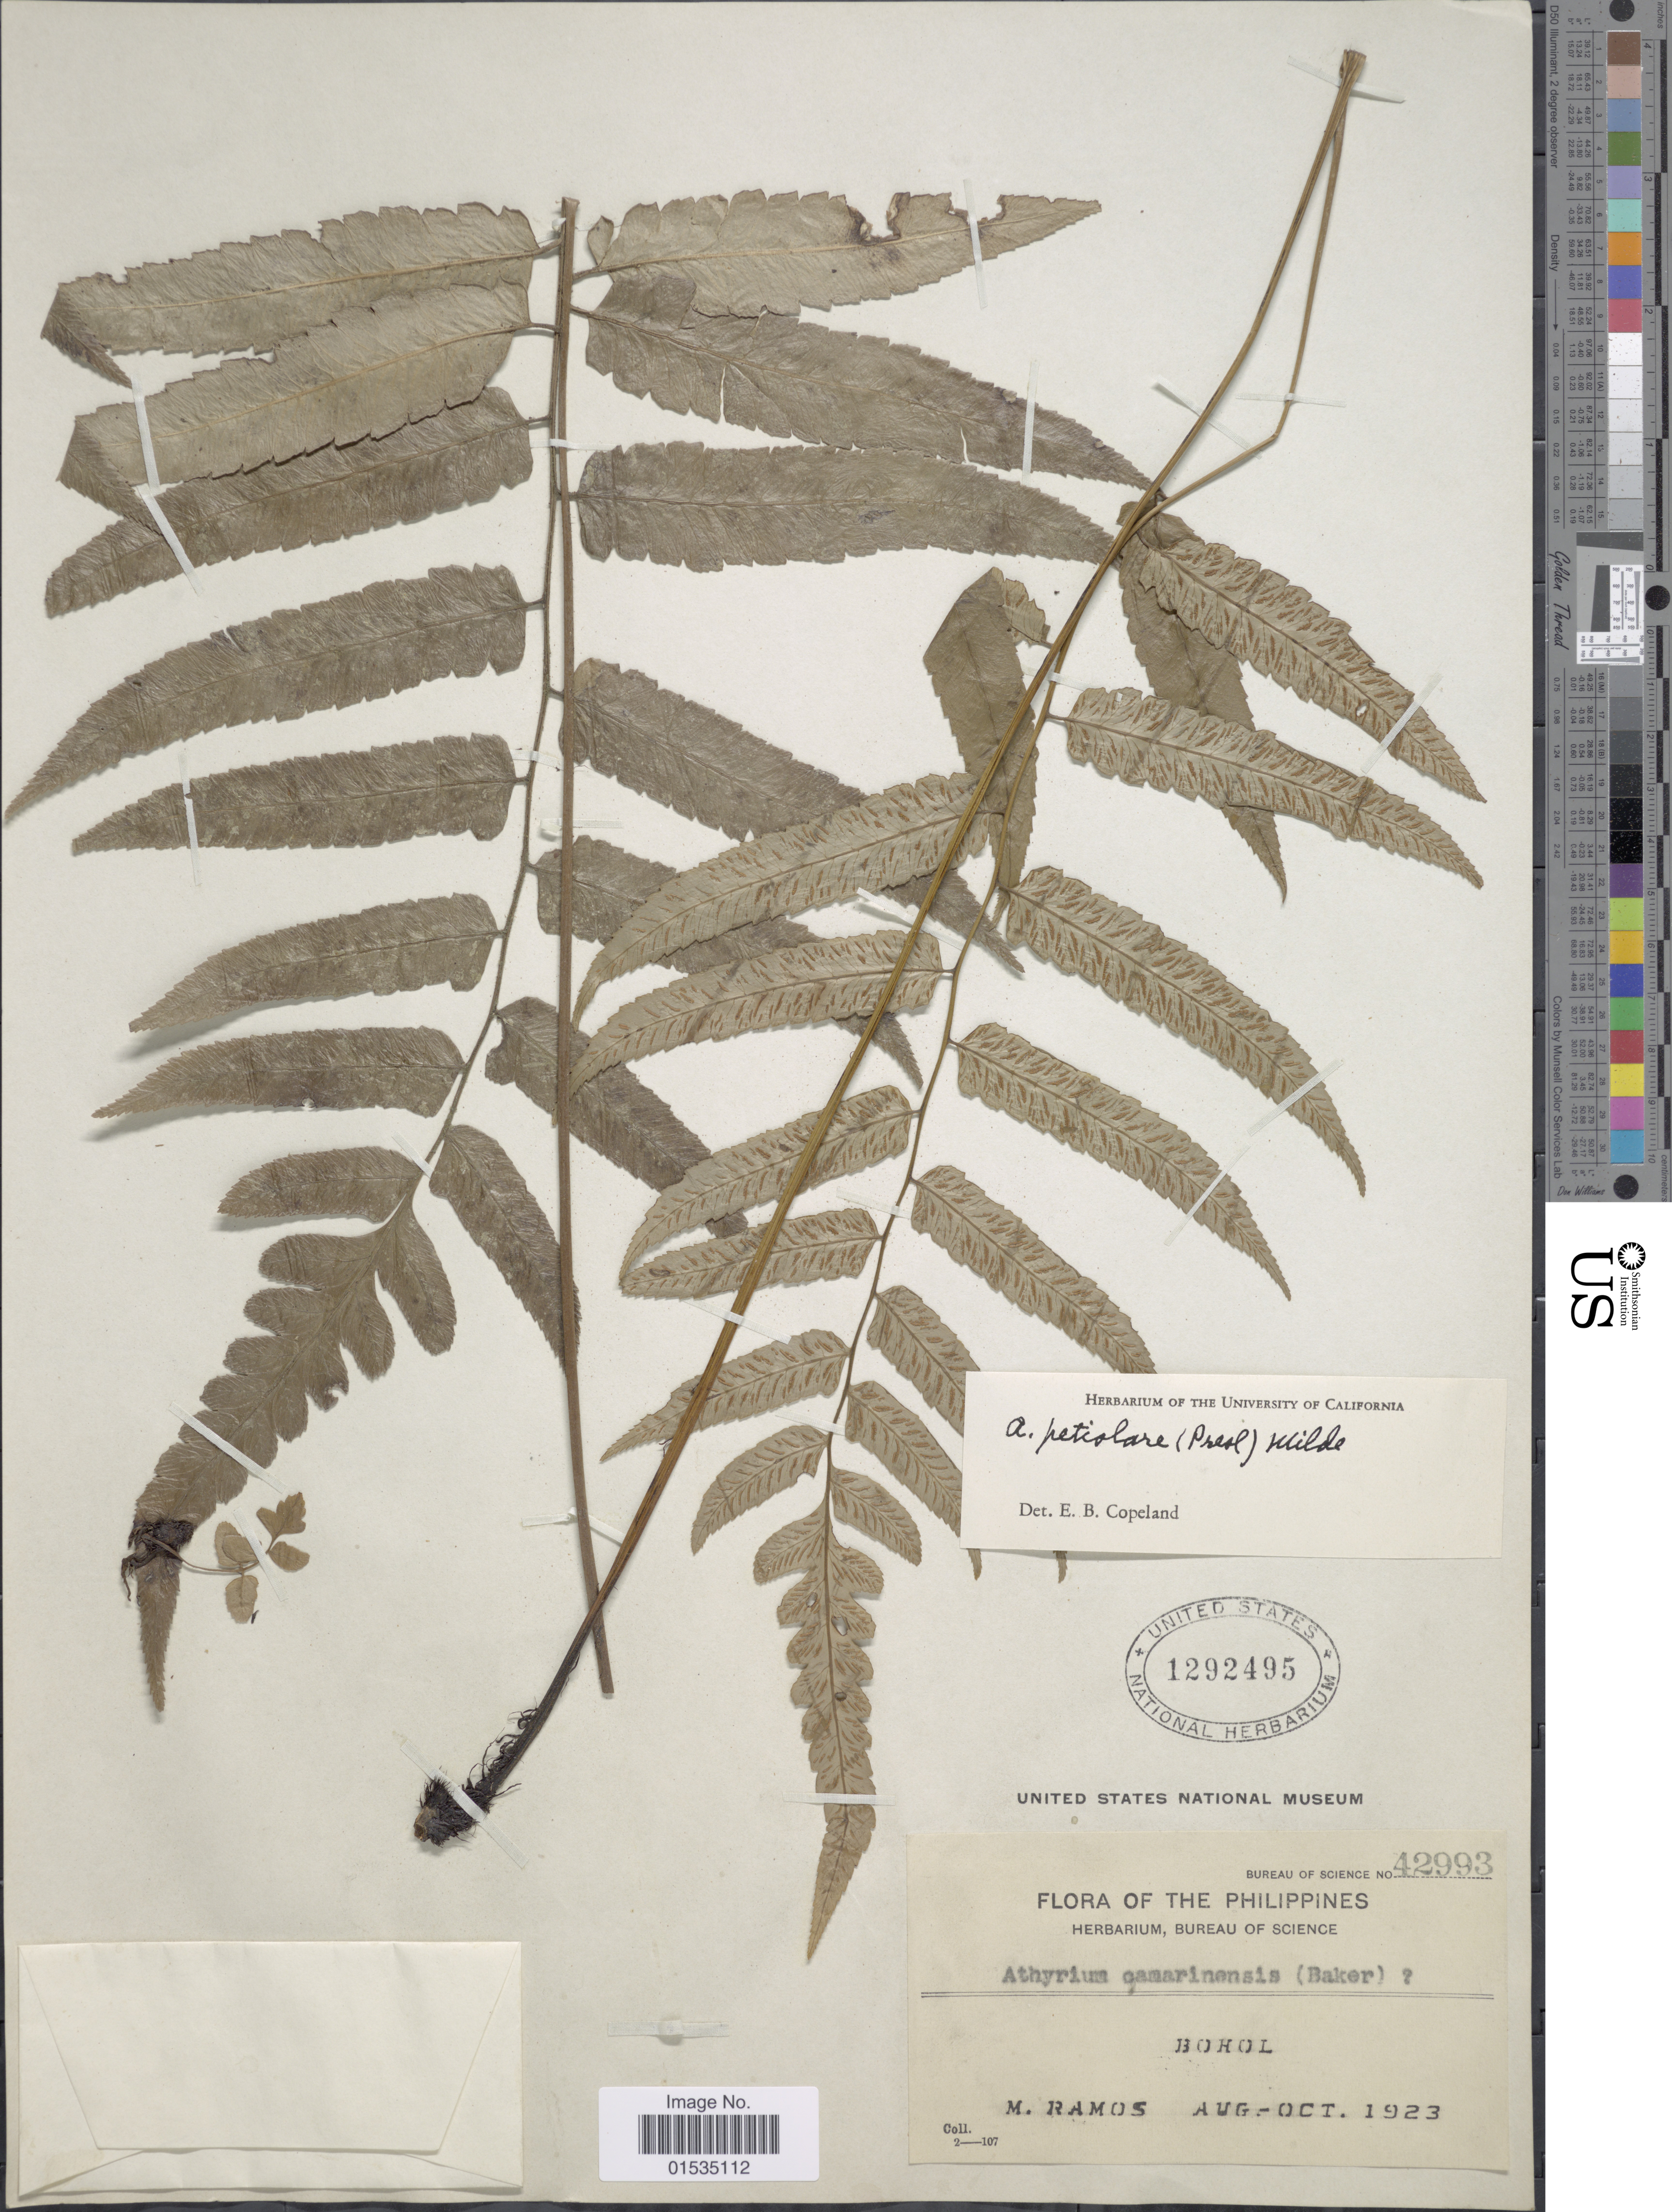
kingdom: Plantae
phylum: Tracheophyta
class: Polypodiopsida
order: Polypodiales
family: Athyriaceae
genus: Diplazium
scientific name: Diplazium petiolare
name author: C. Presl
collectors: M. Ramos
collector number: Bureau of Science 42993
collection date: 1923-08/1923-10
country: Philippines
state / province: Central Visayas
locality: Bohol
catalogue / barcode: US 1292495